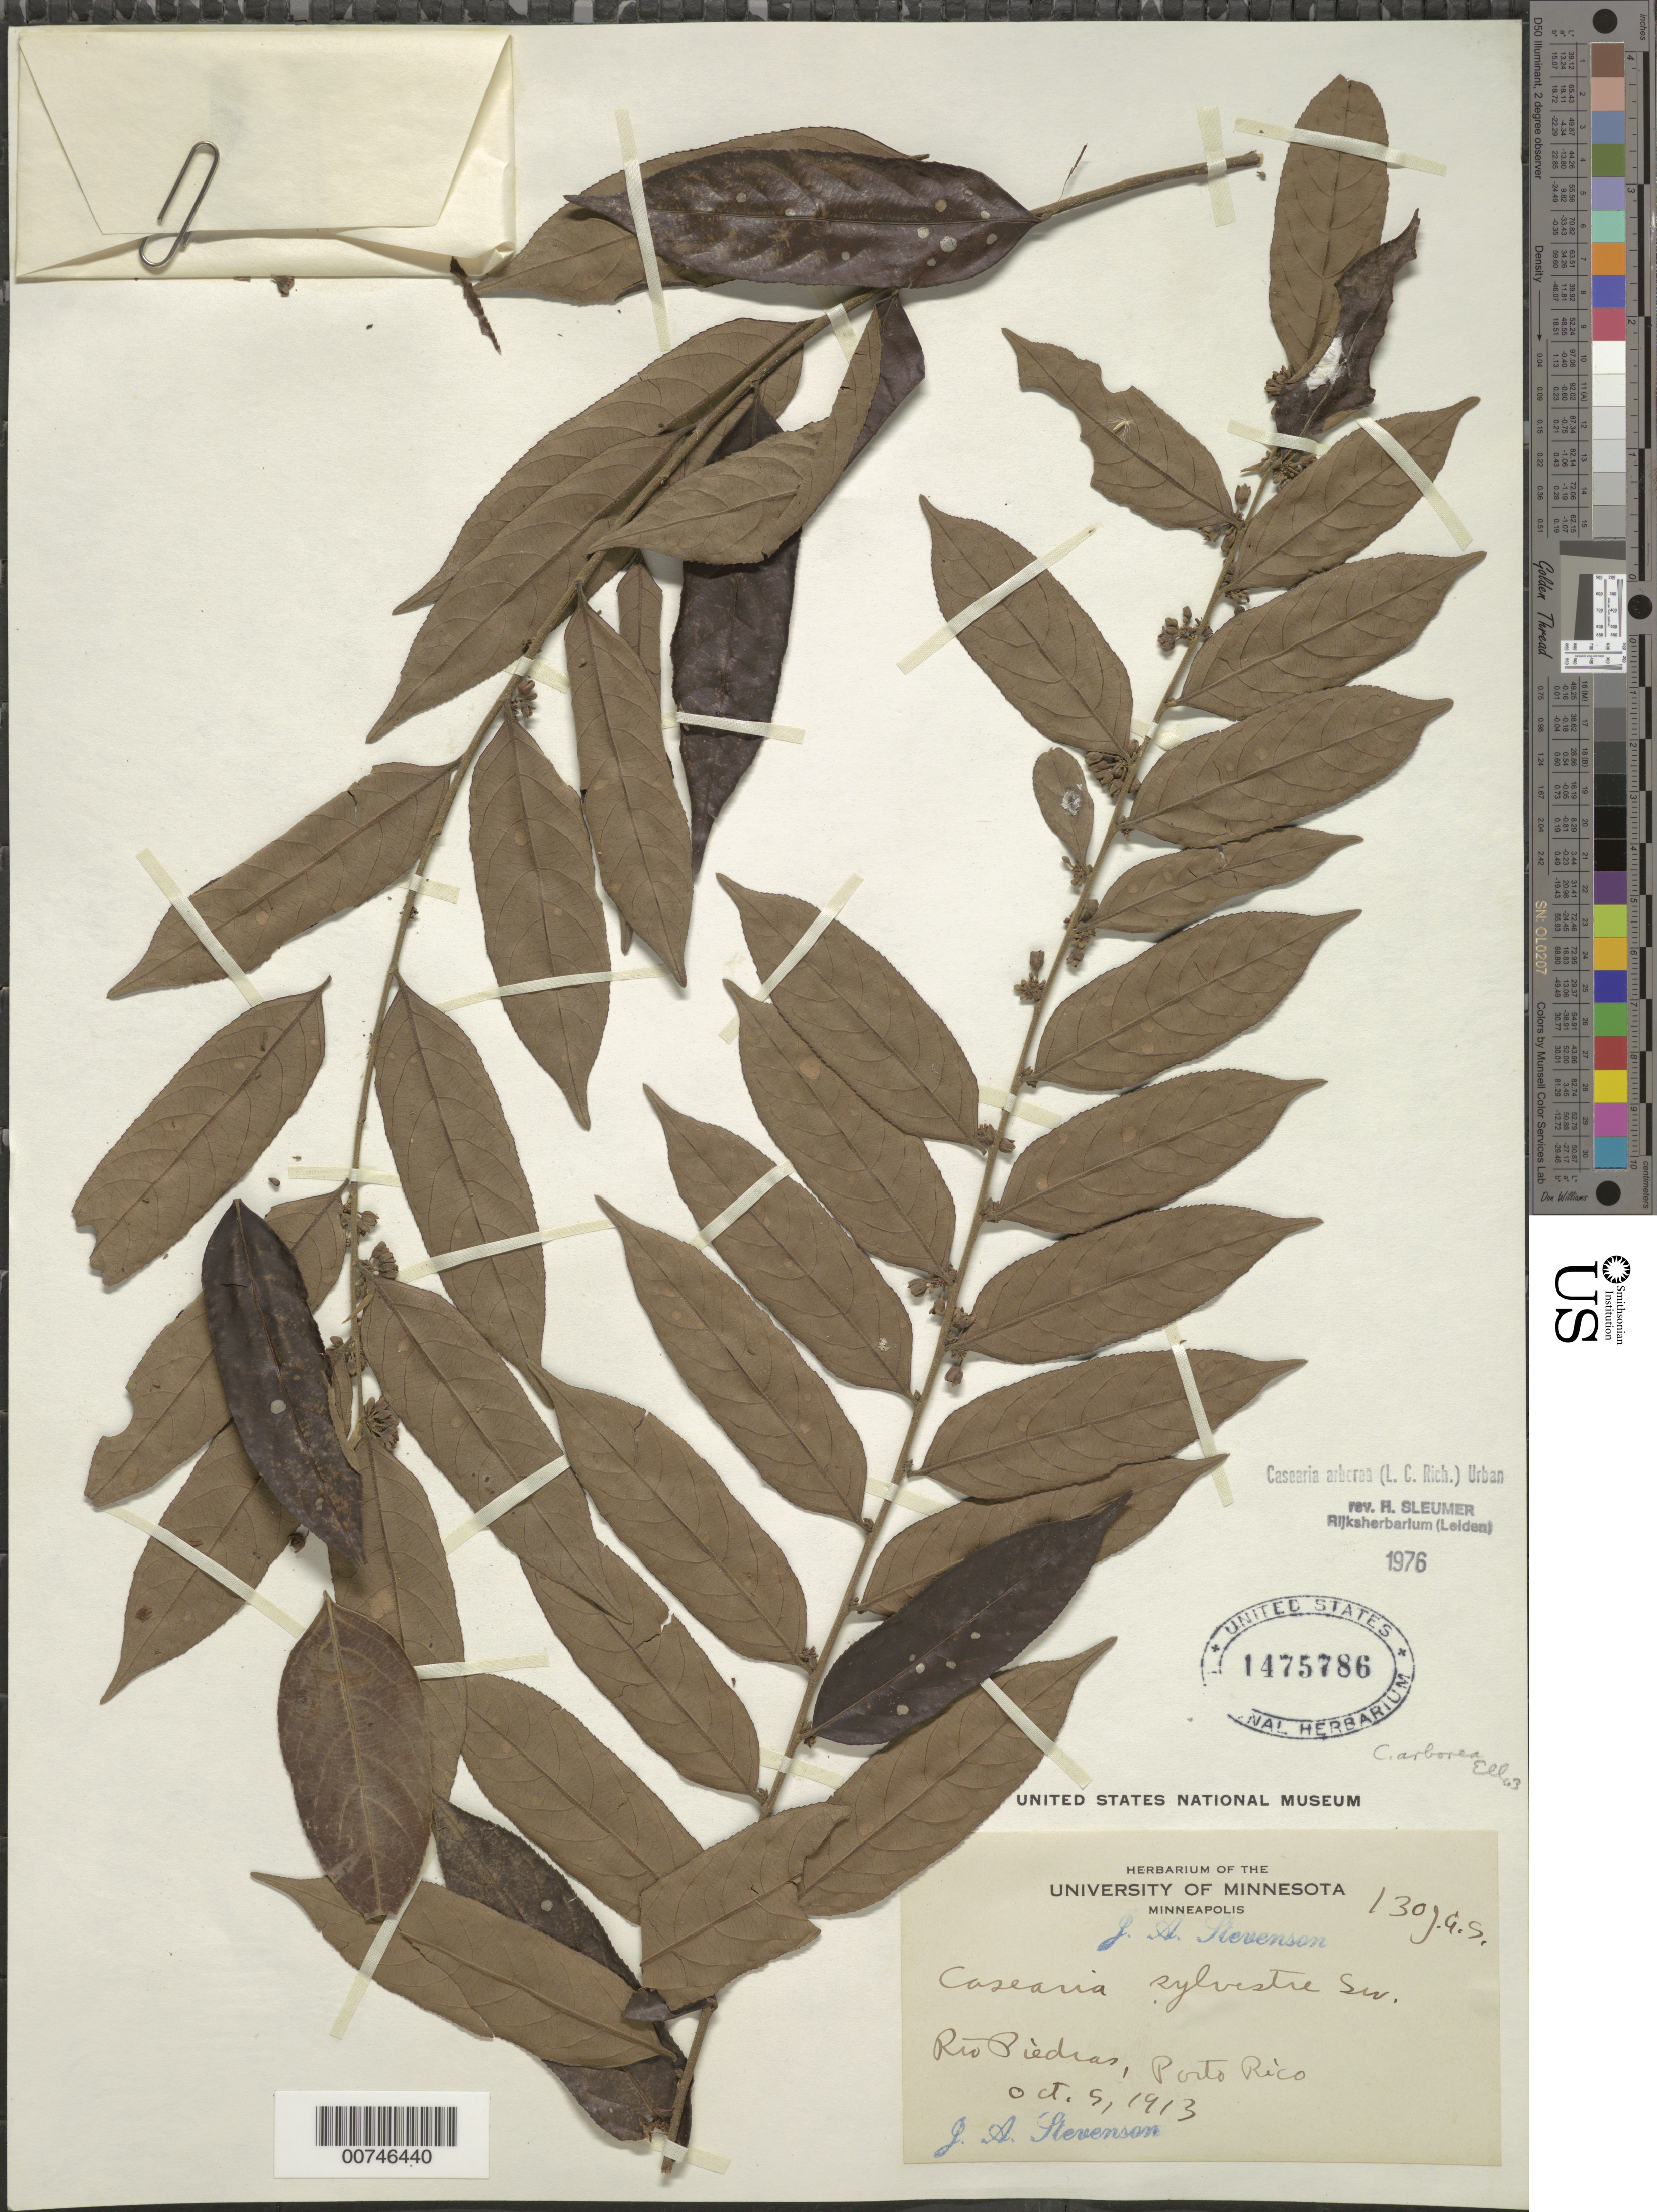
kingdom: Plantae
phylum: Tracheophyta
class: Magnoliopsida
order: Malpighiales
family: Salicaceae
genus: Casearia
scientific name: Casearia arborea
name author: (Rich.) Urb.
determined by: Sleumer, H. O.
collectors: J. Stevenson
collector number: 130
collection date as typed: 05 Oct 1913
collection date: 1913-10-05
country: Puerto Rico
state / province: San Juan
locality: Rio Piedras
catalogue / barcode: US 1475786